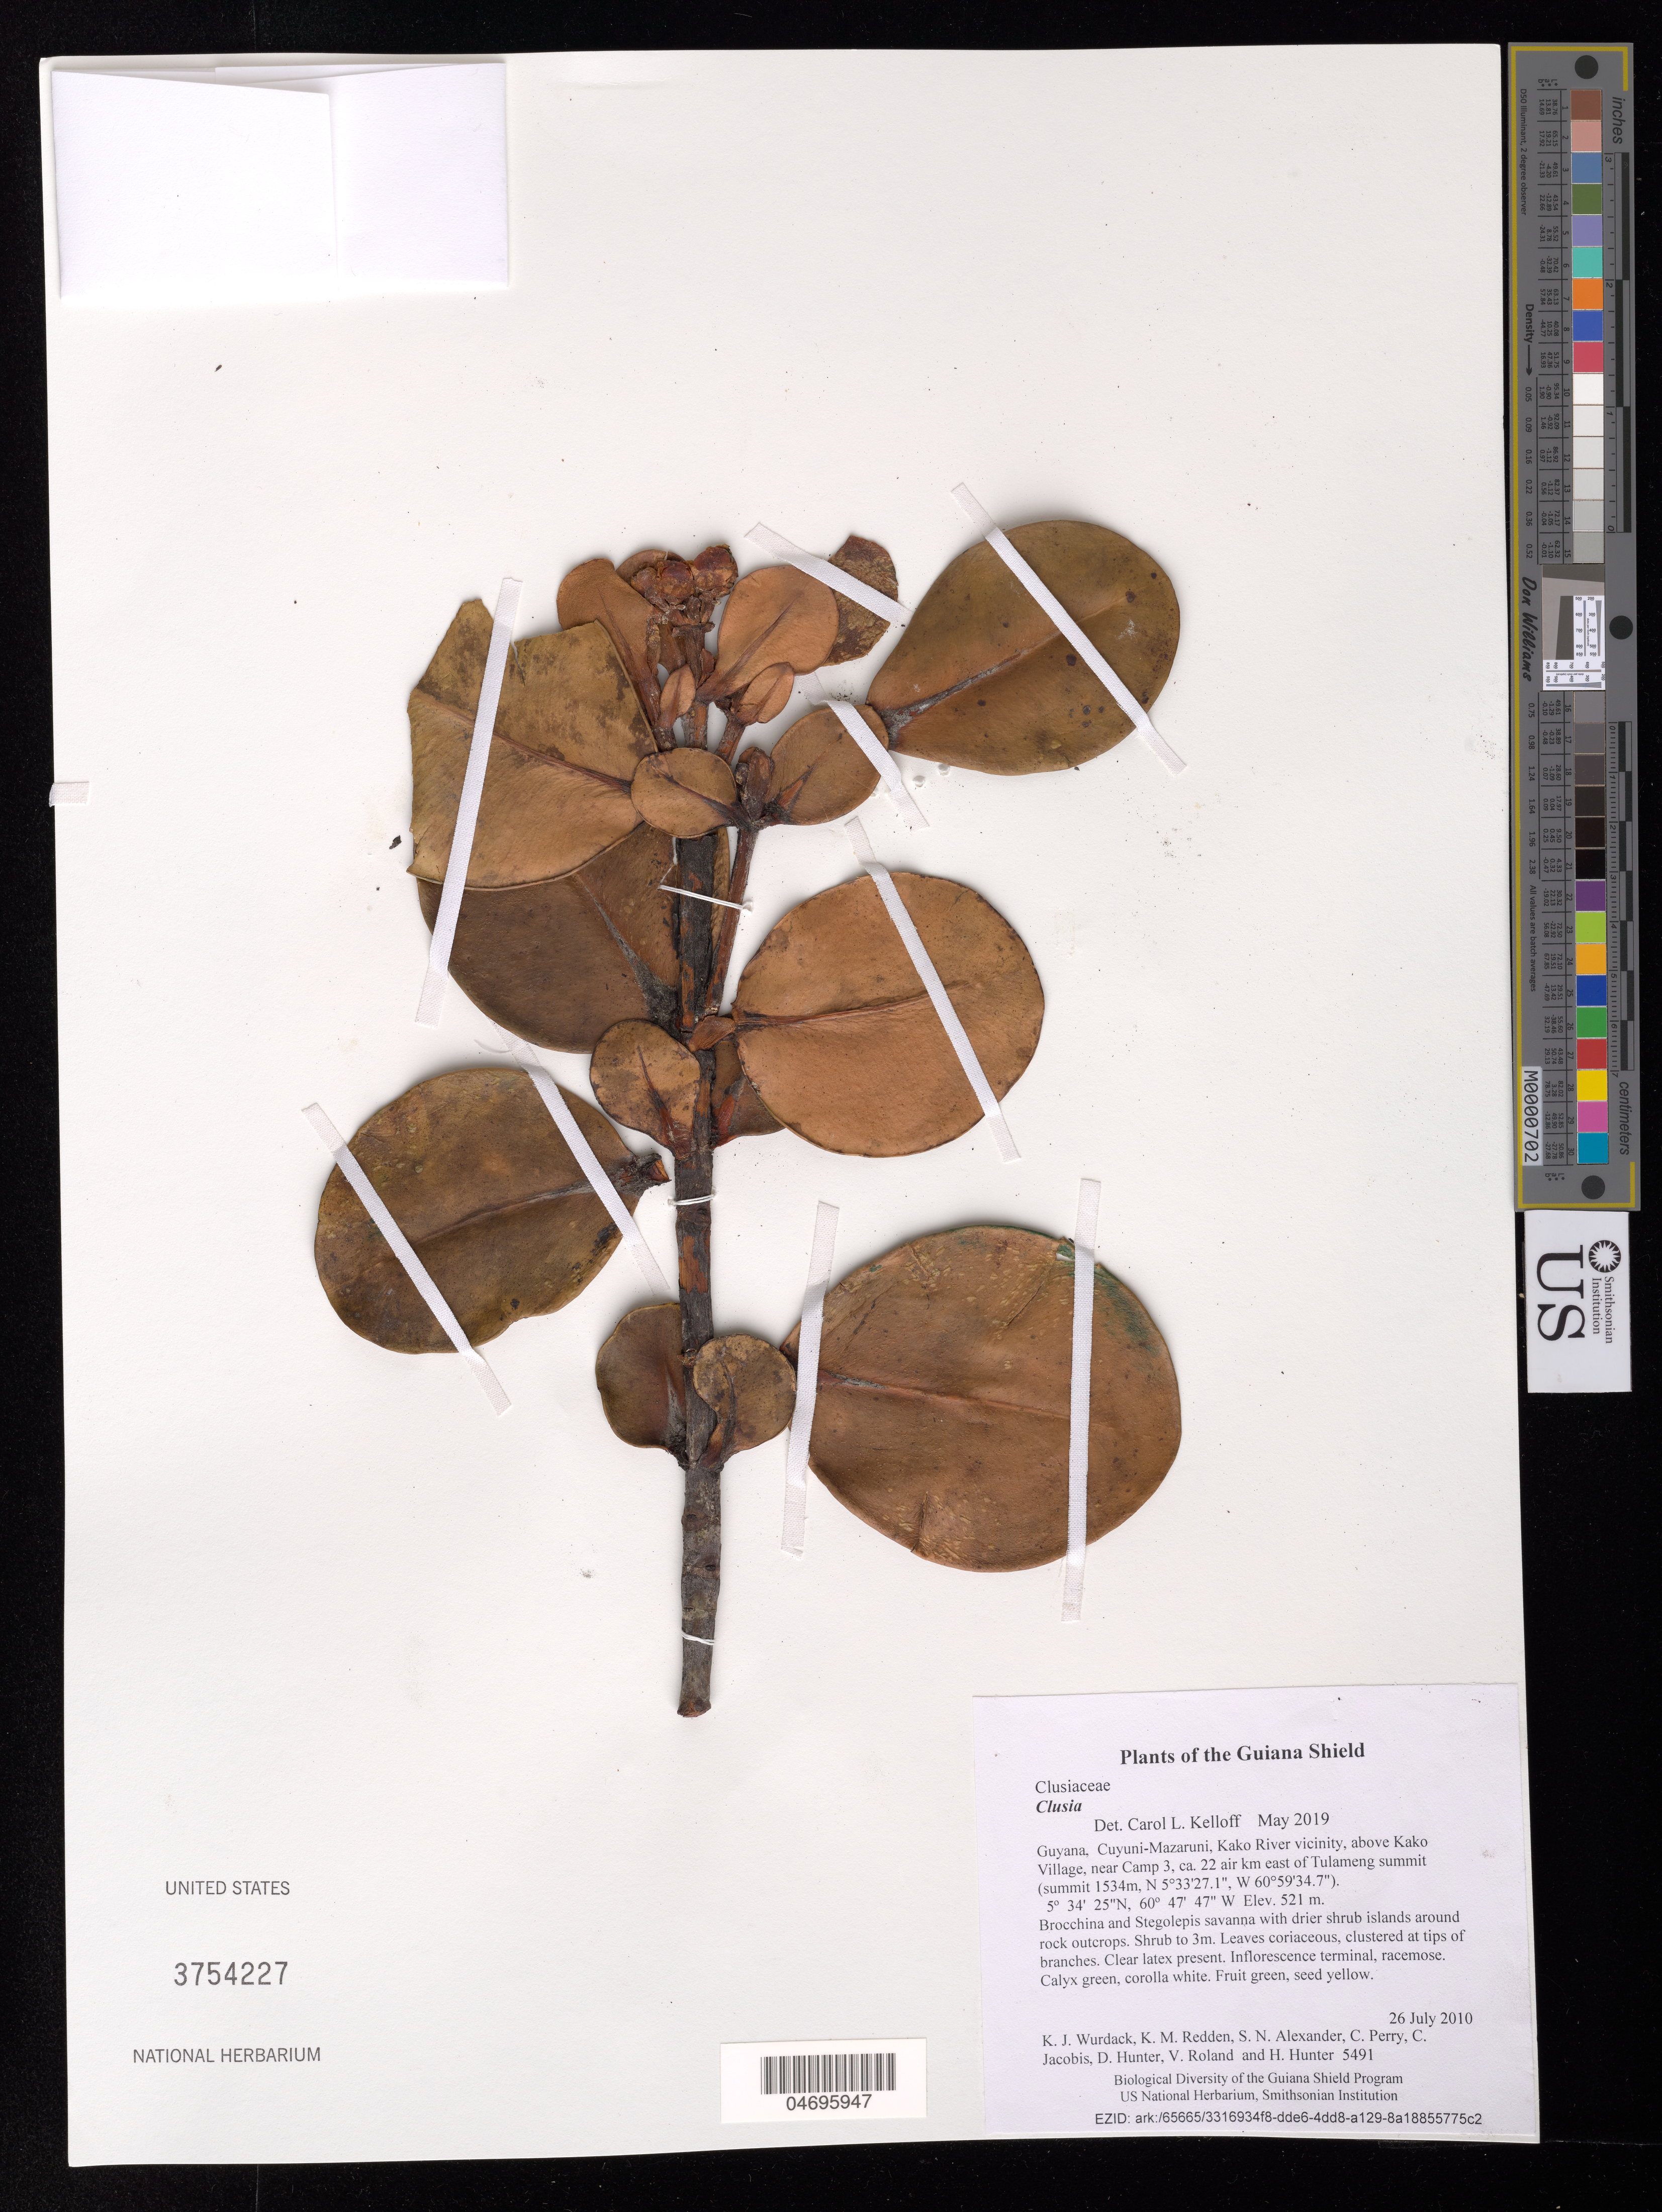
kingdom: Plantae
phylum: Tracheophyta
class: Magnoliopsida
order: Malpighiales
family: Clusiaceae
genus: Clusia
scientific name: Clusia sp.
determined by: Kelloff, Carol L.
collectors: K. Wurdack, K. M. Redden, S. N. Alexander, C. Perry, C. Jacobis, D. Hunter, V. Roland & H. Hunter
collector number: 5491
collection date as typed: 26 July 2010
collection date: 2010-07-26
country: Guyana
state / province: Cuyuni-Mazaruni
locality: Kako River vicinity, above Kako Village, near Camp 3, ca. 22 air km east of Tulameng summit (summit 1534m, N 5°33'27.1", W 60°59'34.7")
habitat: Brocchina and Stegolepis savanna with drier shrub islands around rock outcrops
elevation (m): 521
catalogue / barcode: US 3754227